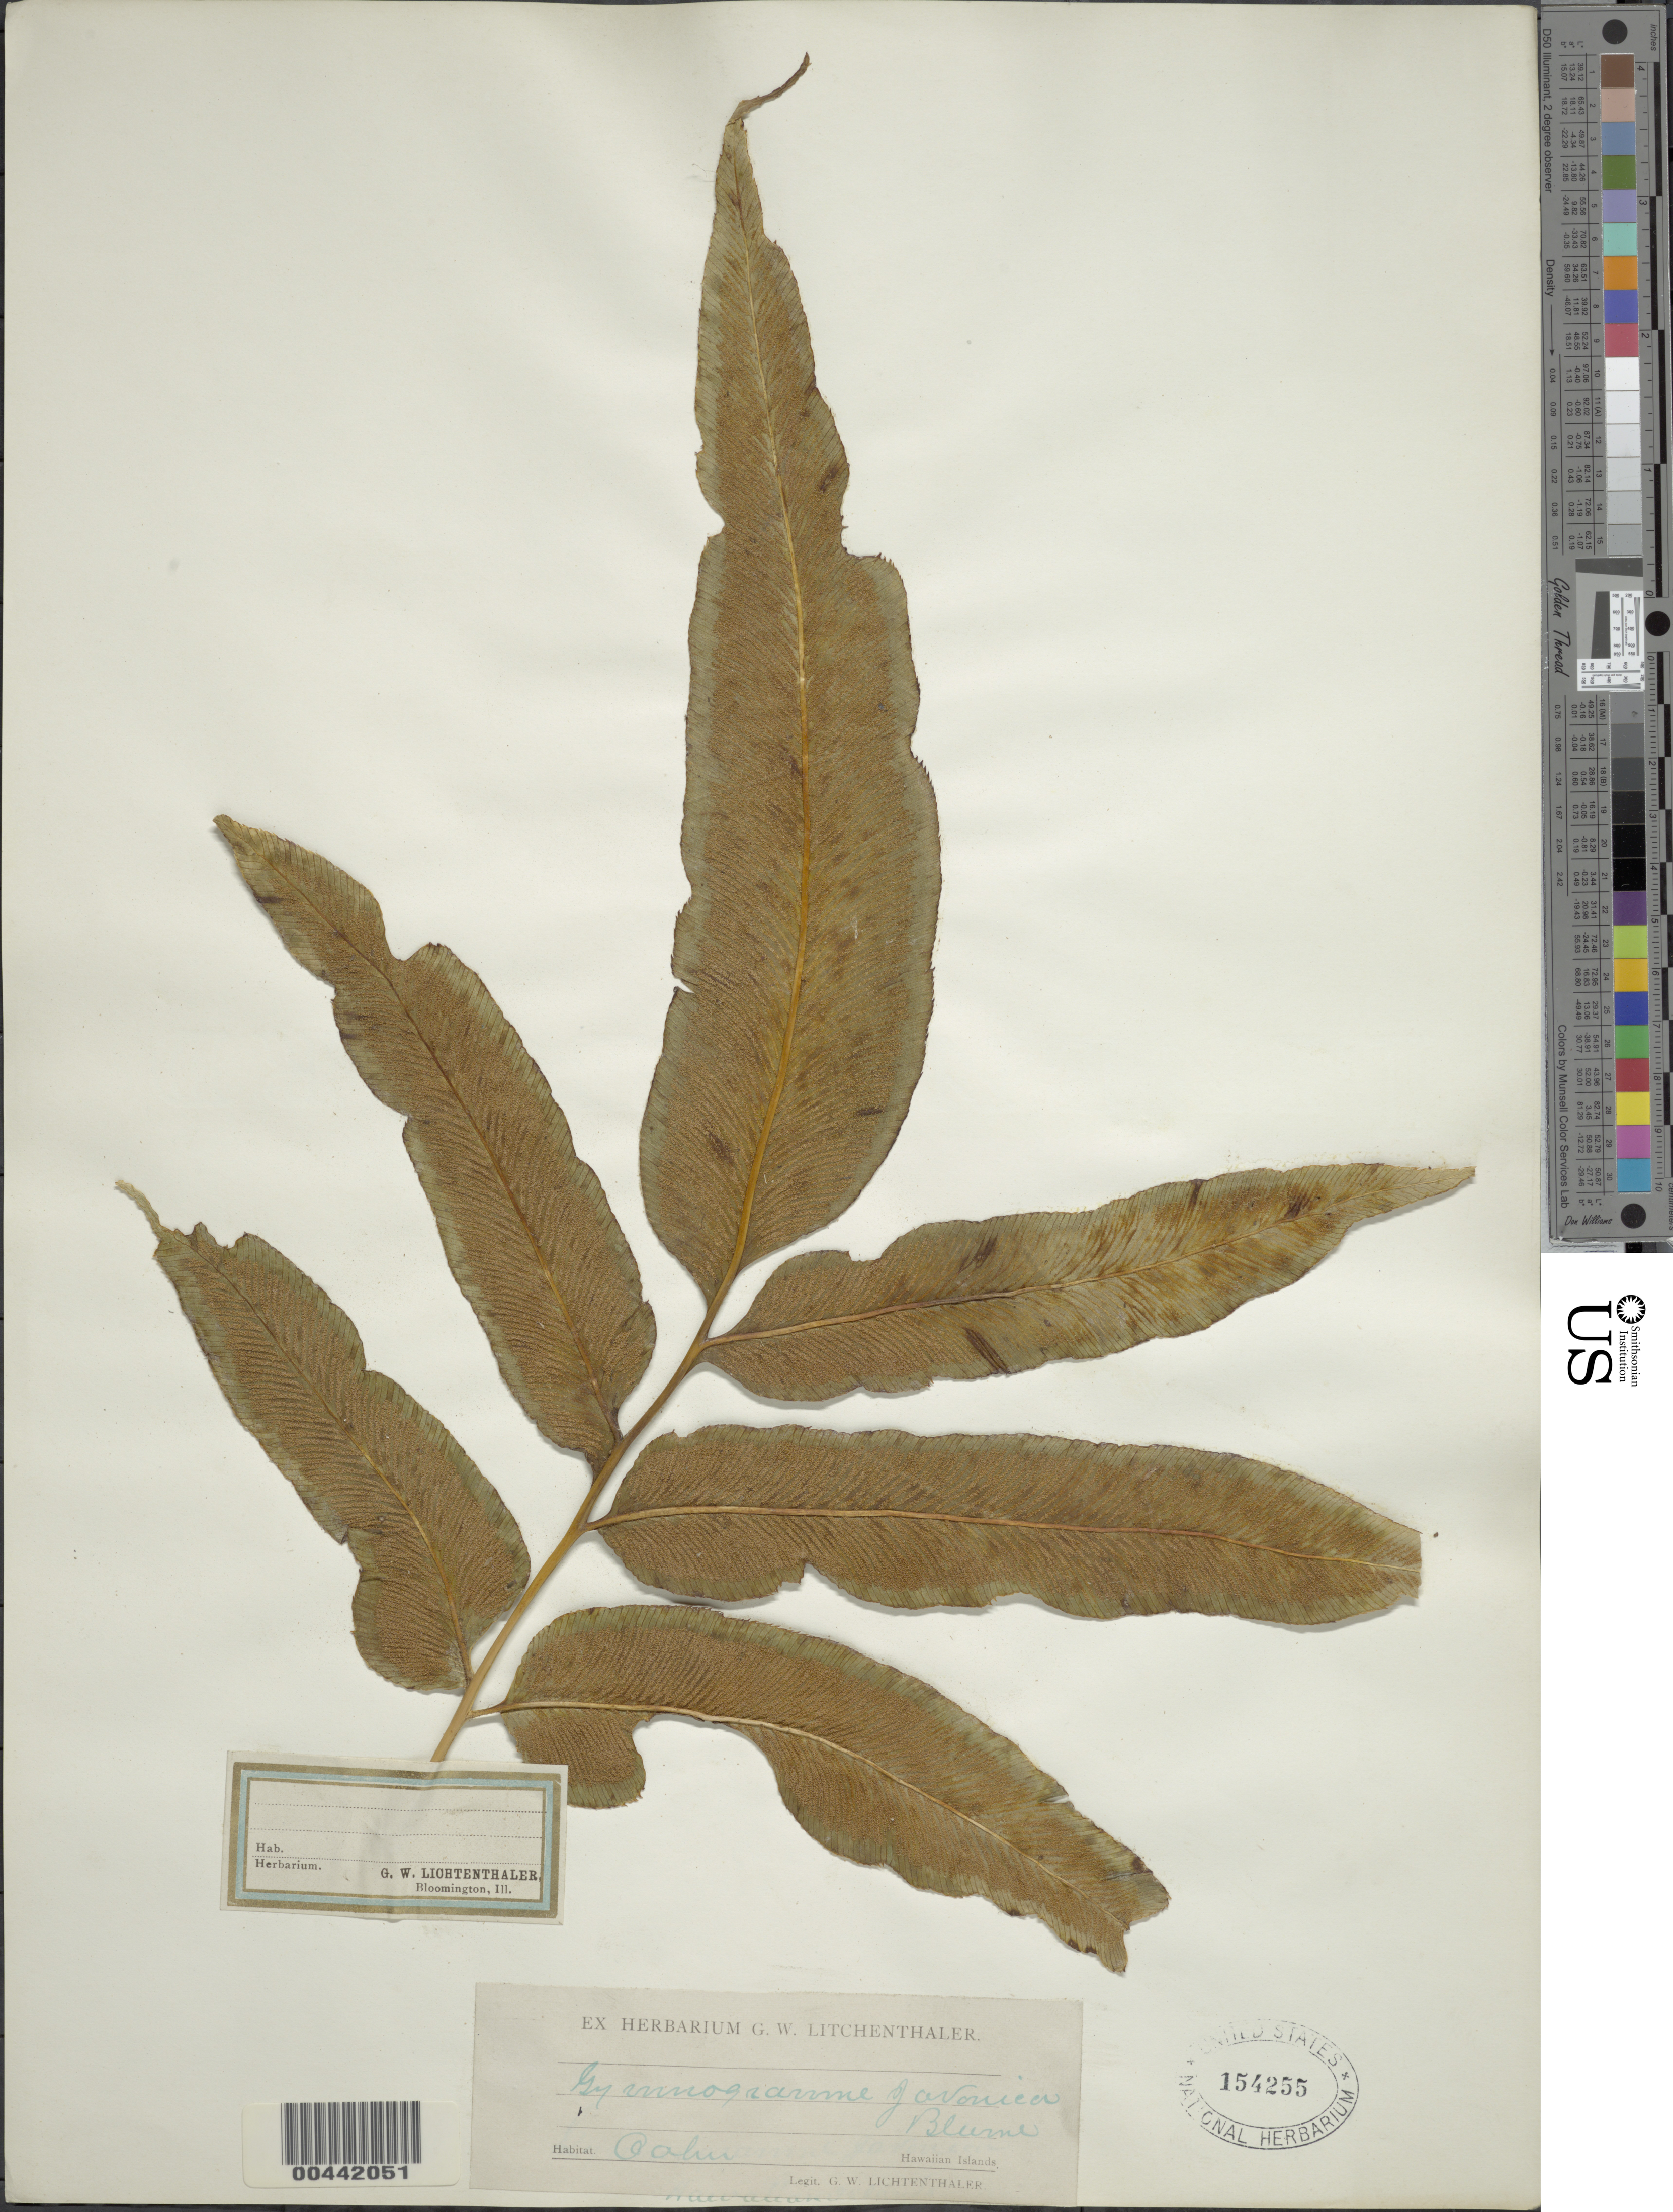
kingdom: Plantae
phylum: Tracheophyta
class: Polypodiopsida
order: Polypodiales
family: Pteridaceae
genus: Coniogramme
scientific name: Coniogramme pilosa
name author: (Brack.) Hieron.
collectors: G. Lichtenthaler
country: United States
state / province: Hawaii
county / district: Honolulu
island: Oahu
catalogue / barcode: US 154255